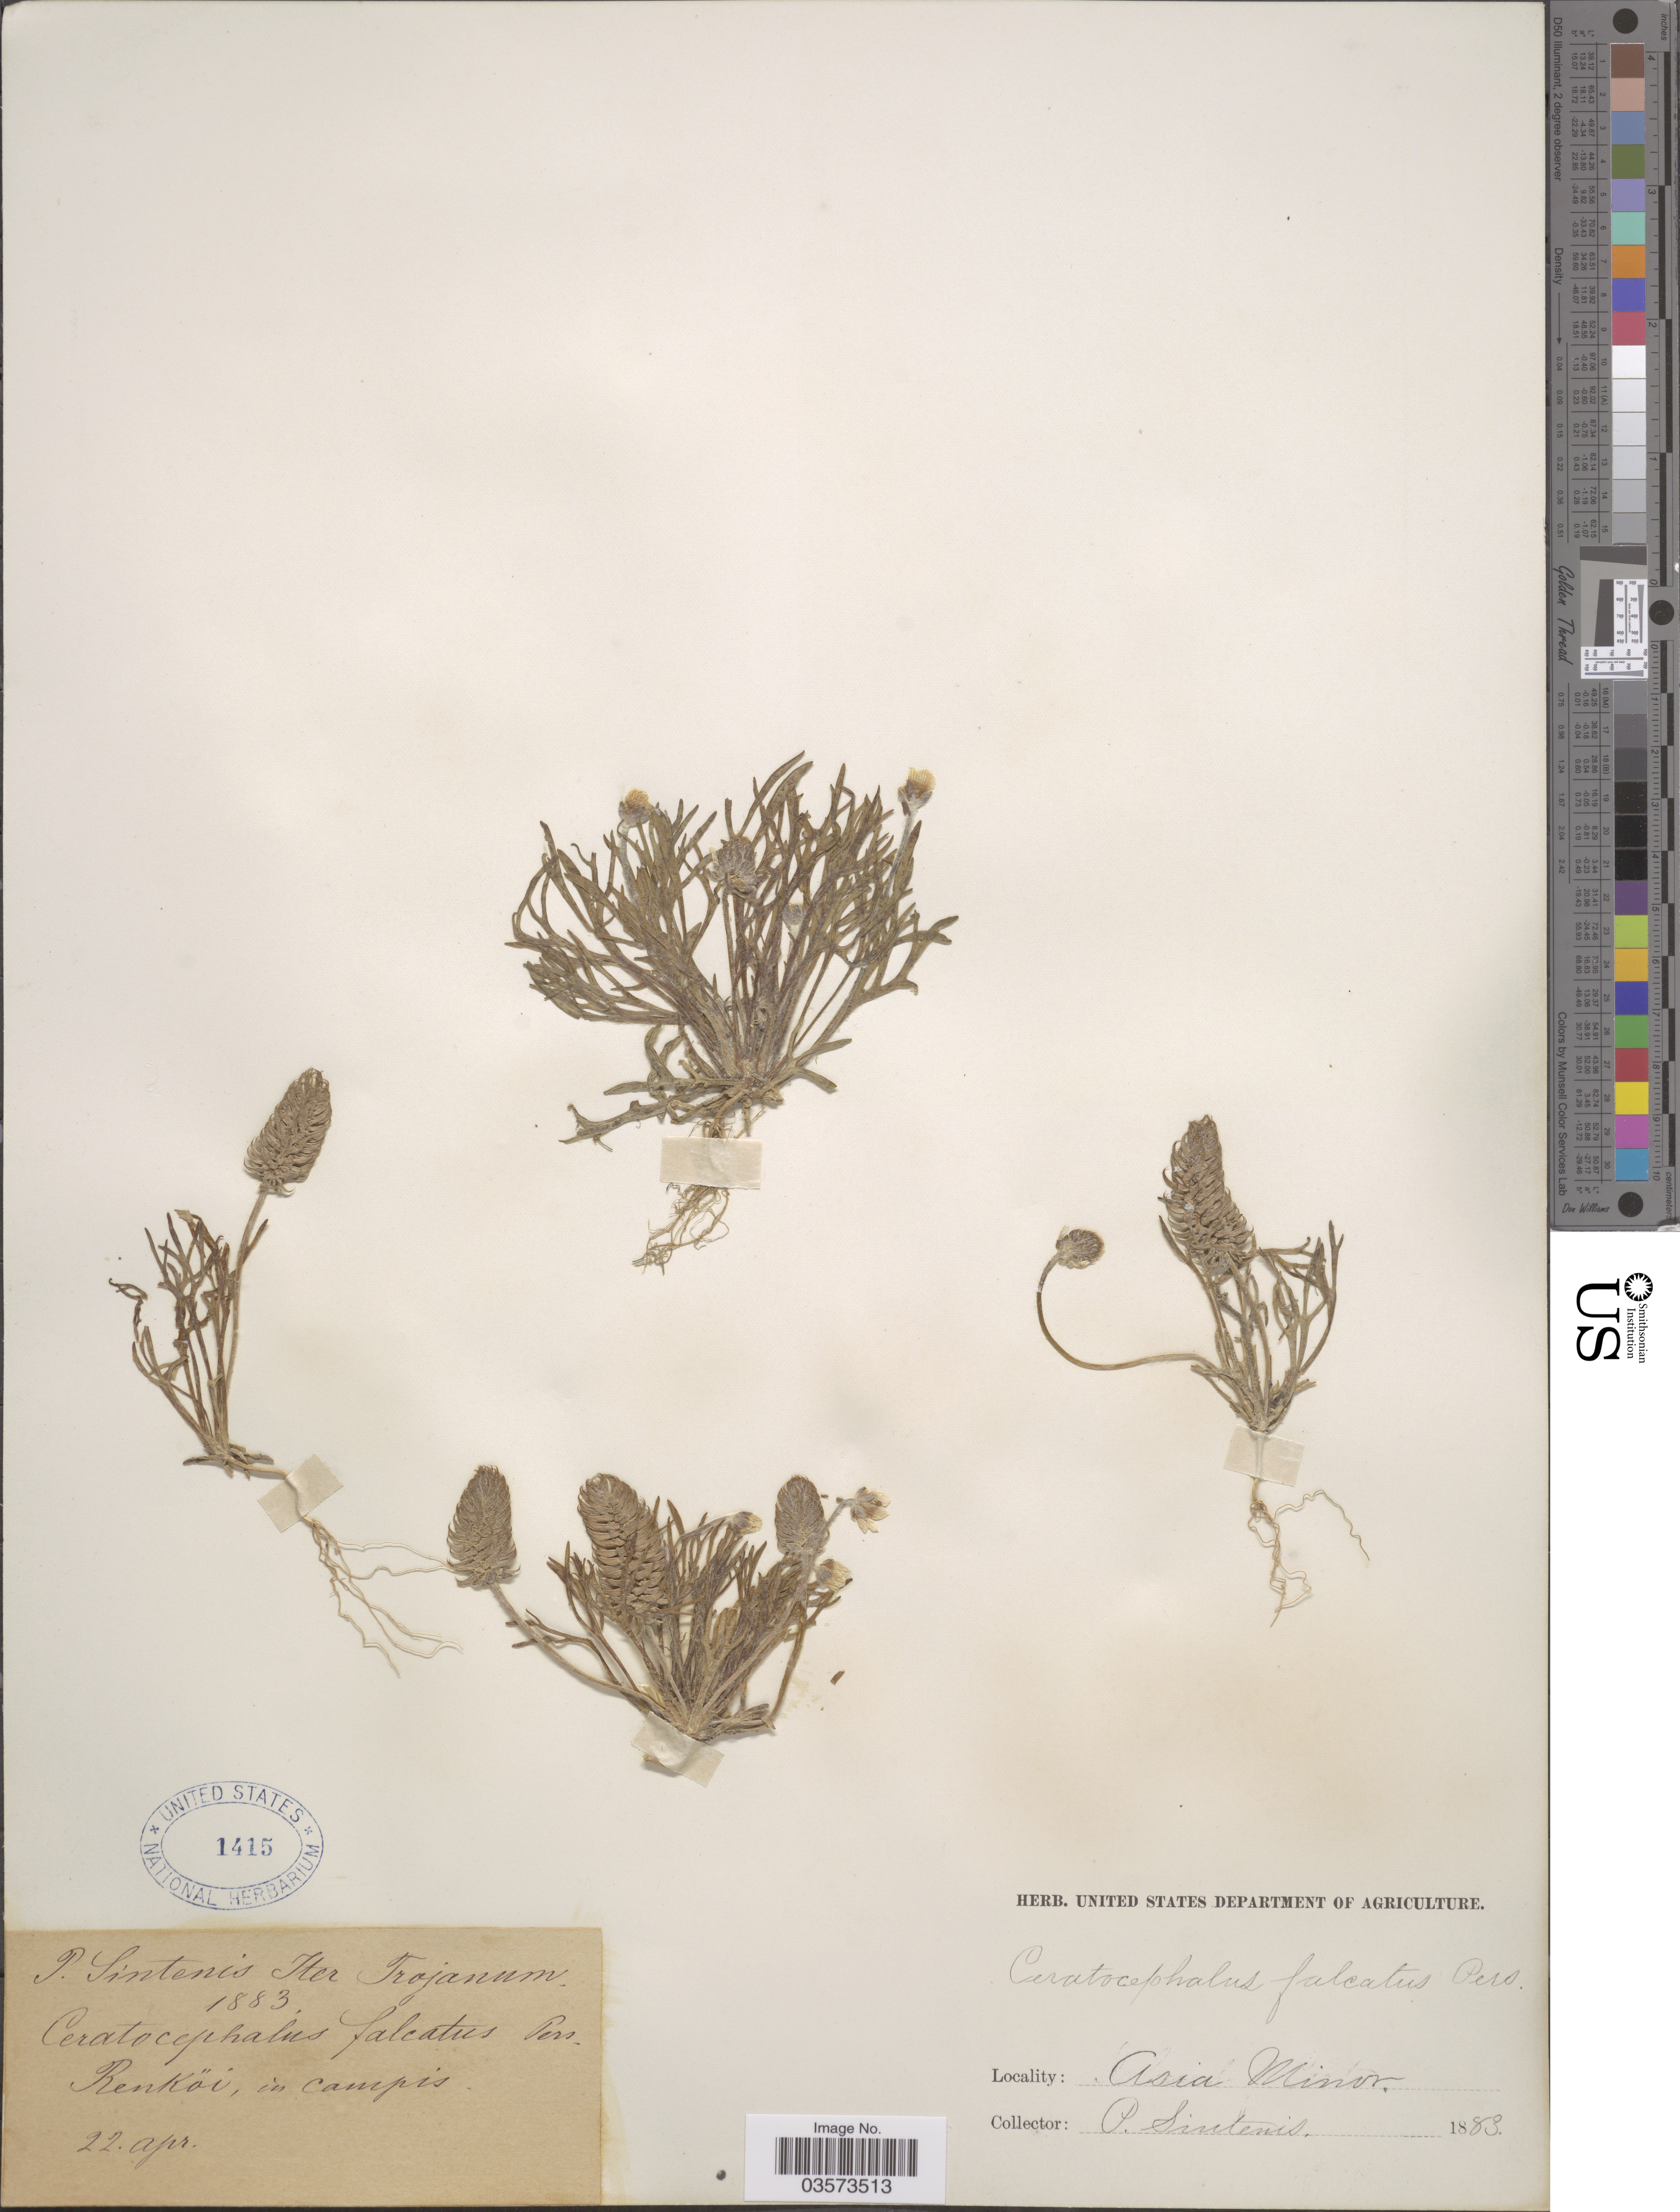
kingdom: Plantae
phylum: Tracheophyta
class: Magnoliopsida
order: Ranunculales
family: Ranunculaceae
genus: Ceratocephalus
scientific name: Ceratocephalus falcatus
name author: (L.) Pers.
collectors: P. Sintenis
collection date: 1883-04-22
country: Turkey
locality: Trojanum. Renköi. Asia Minor.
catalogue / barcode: US 1415